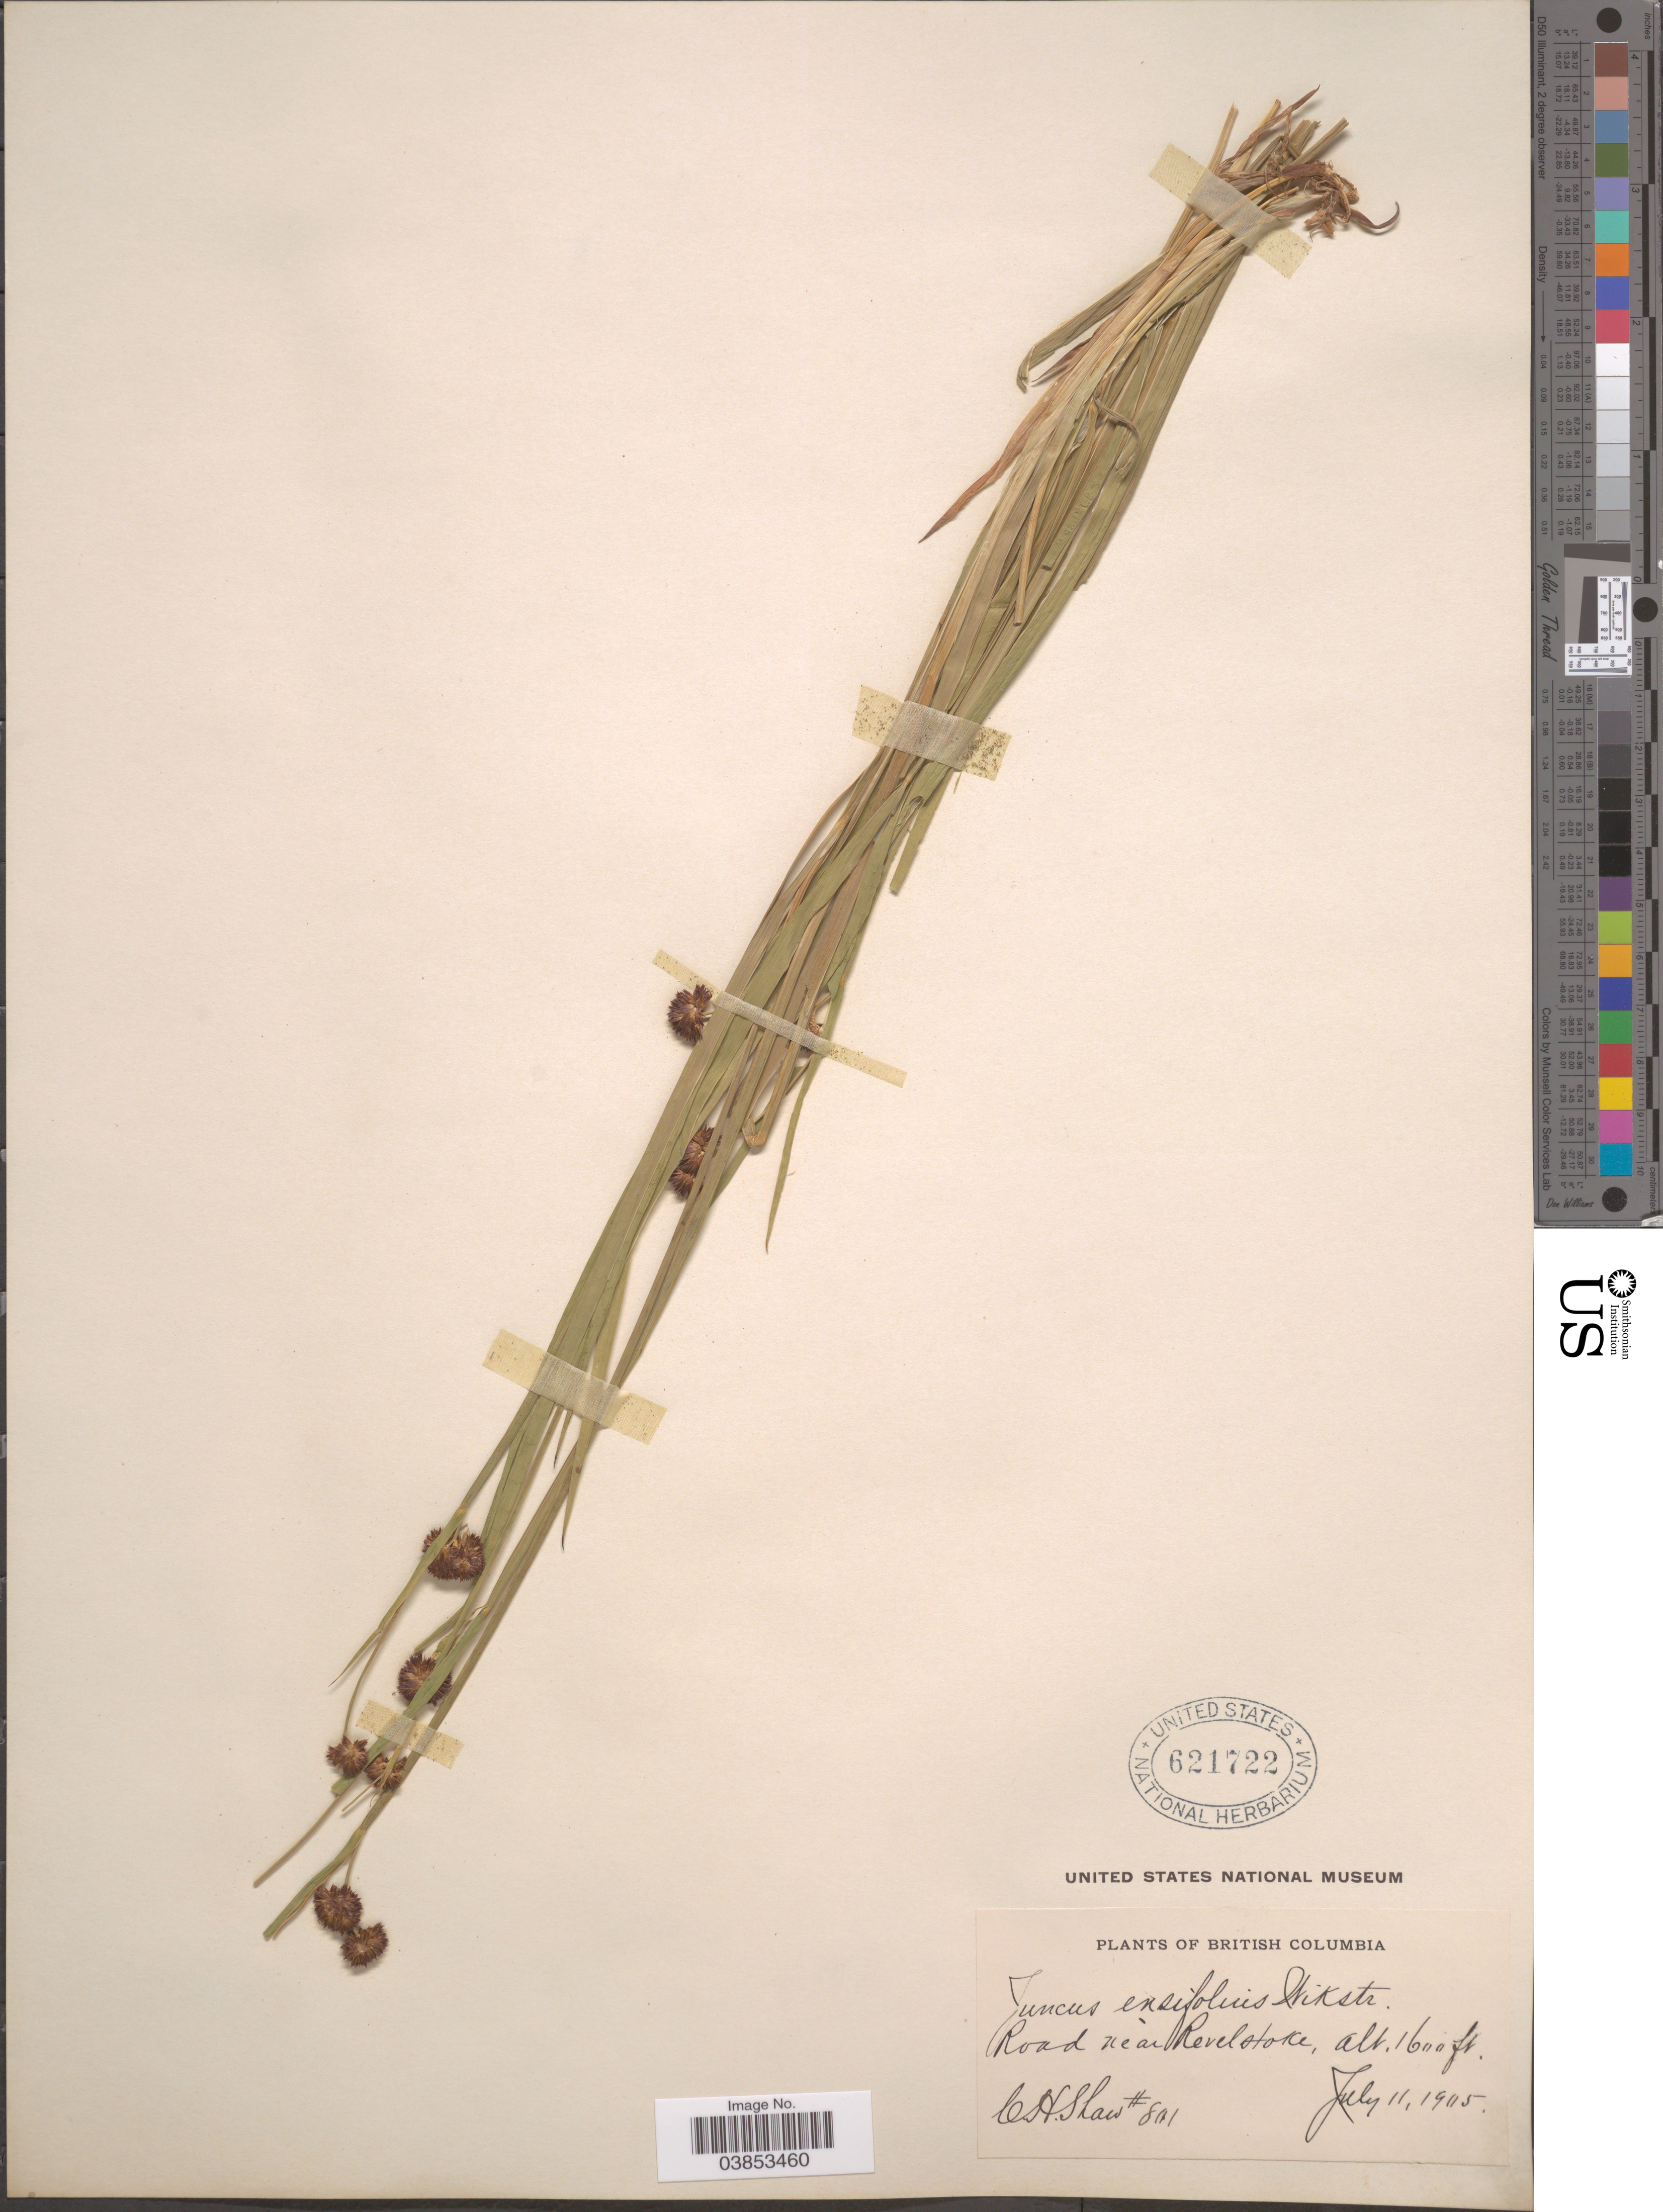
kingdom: Plantae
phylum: Tracheophyta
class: Liliopsida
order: Poales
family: Juncaceae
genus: Juncus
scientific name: Juncus ensifolius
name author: Wikstr.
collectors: C. H. Shaw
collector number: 801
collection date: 1905-07-11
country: Canada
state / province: British Columbia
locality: Road near Revelstoke.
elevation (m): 488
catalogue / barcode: US 621722